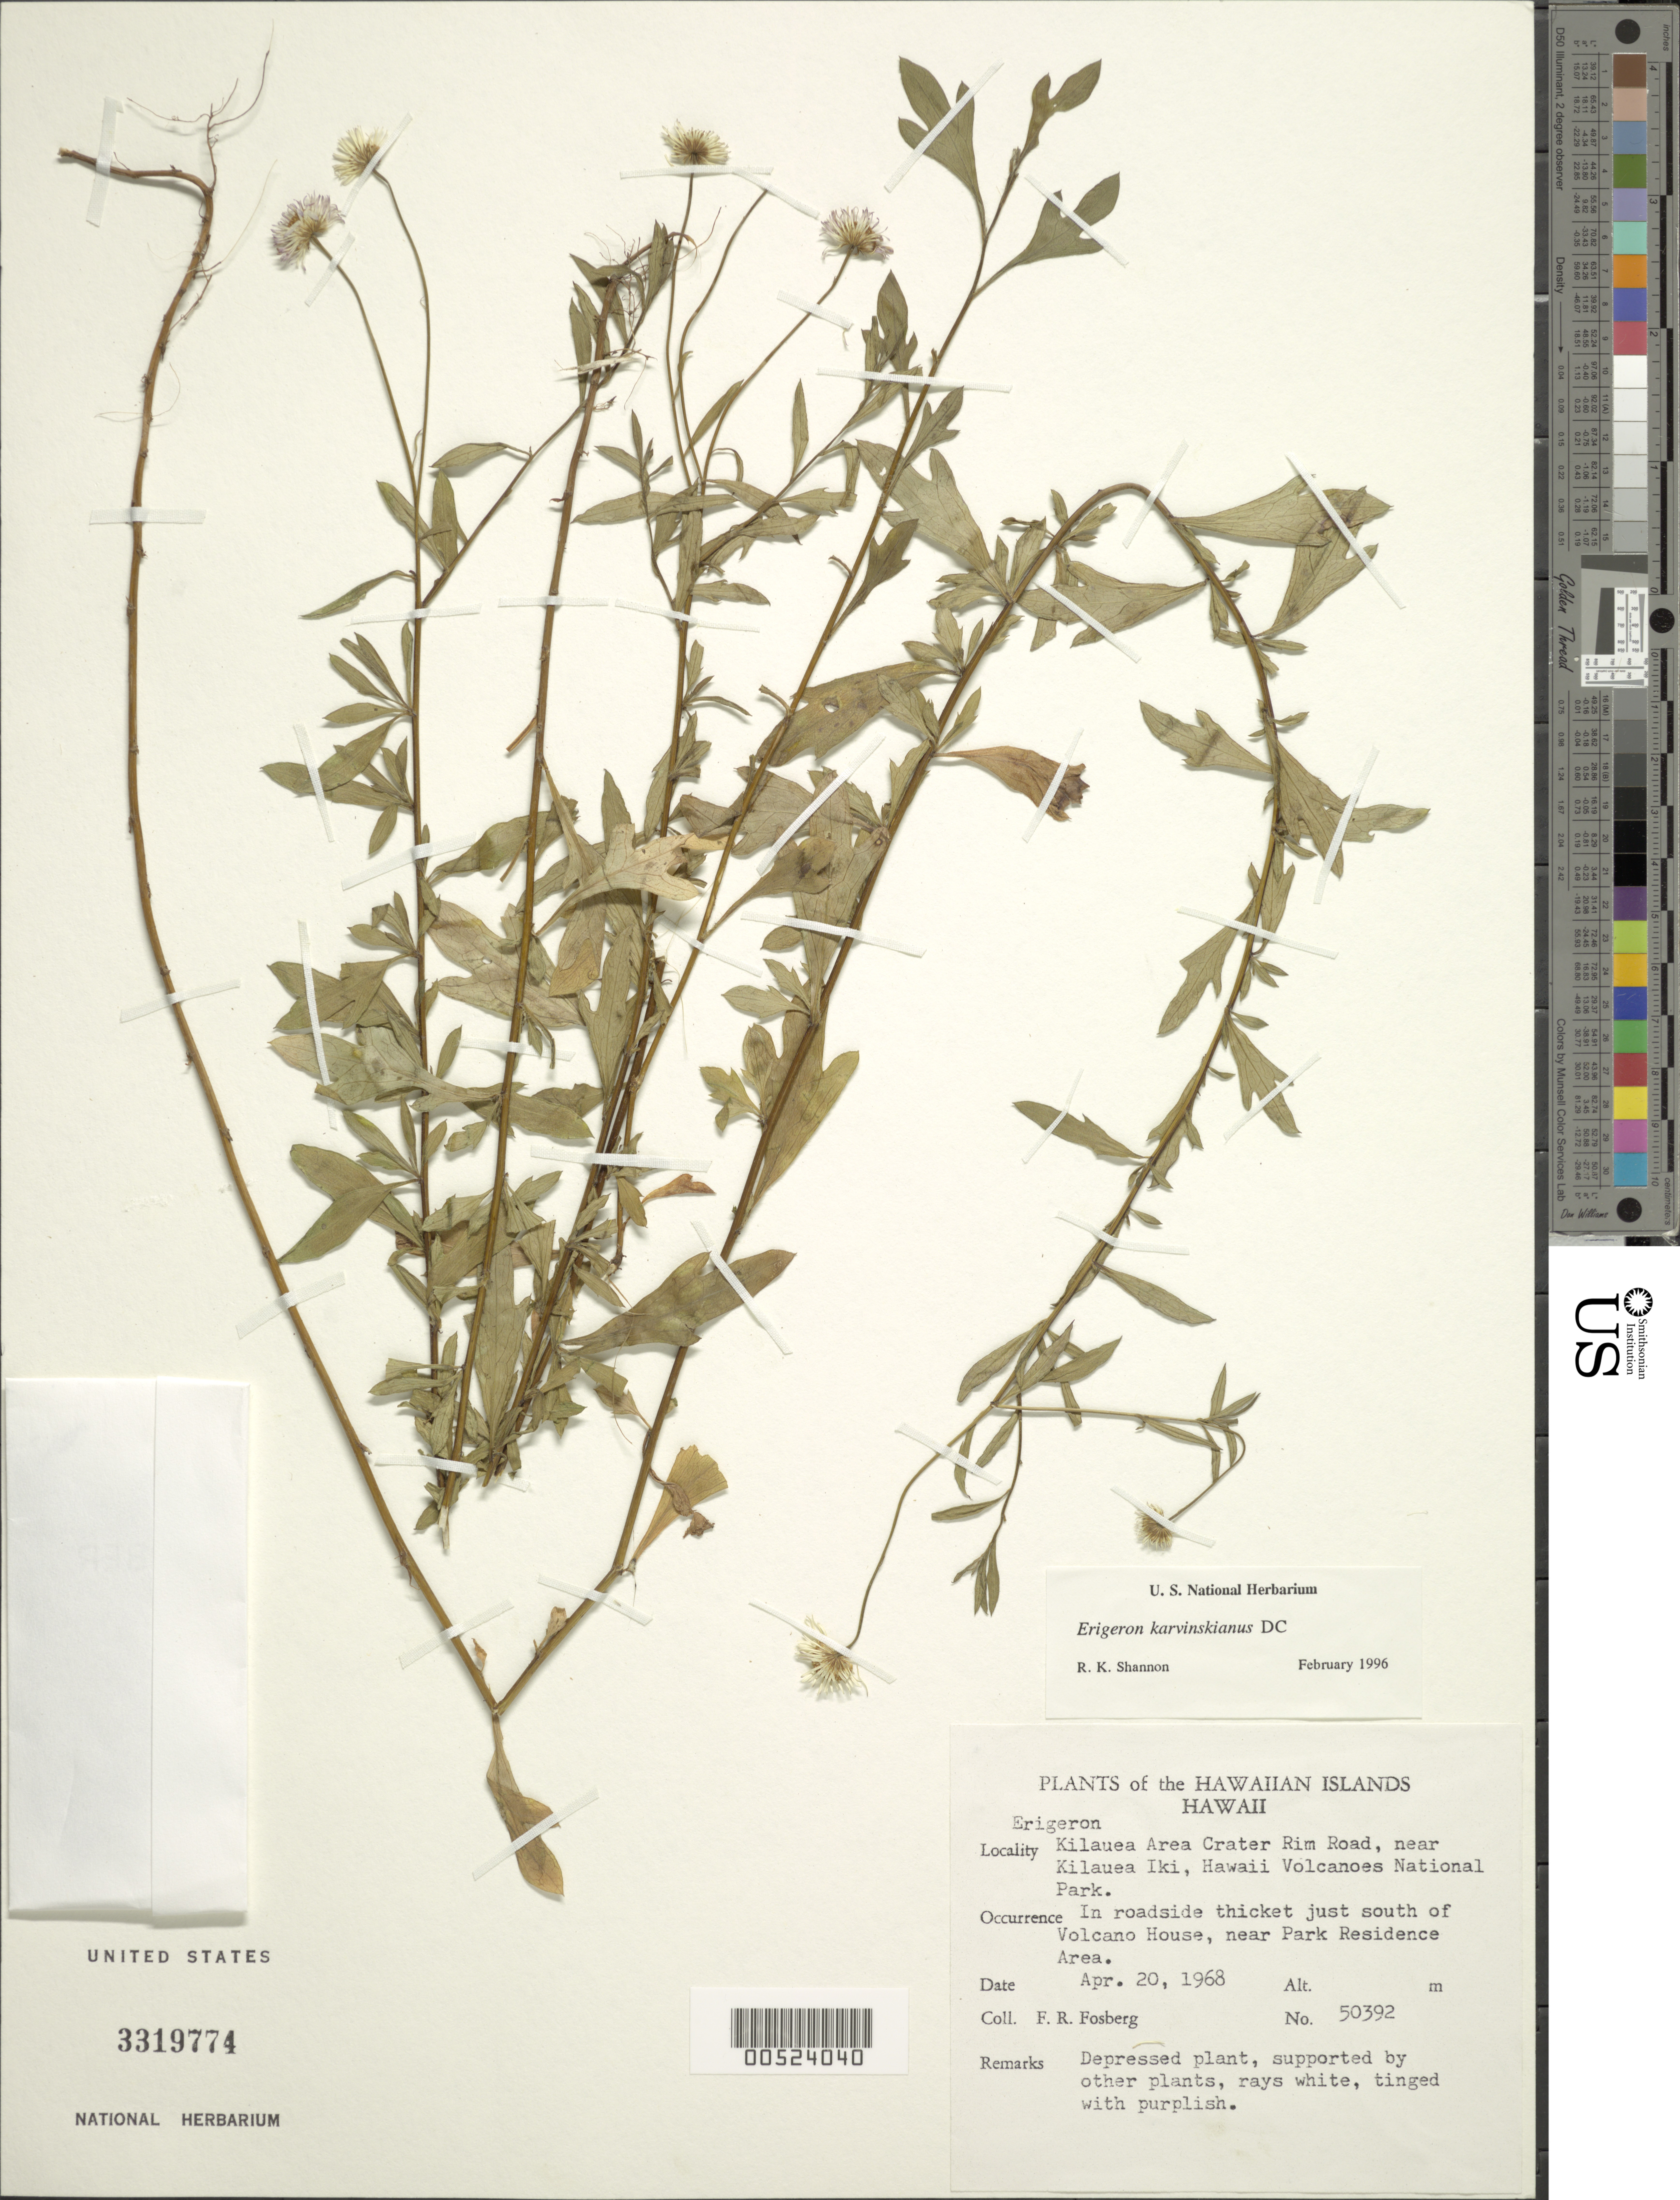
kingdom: Plantae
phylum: Tracheophyta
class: Magnoliopsida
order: Asterales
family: Asteraceae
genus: Erigeron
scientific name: Erigeron karvinskianus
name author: DC.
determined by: Shannon, R. K., (UNITED STATES)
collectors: F. R. Fosberg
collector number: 50392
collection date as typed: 20 Apr 1968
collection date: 1968-04-20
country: United States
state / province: Hawaii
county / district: Hawaii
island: Hawaii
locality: Kilauea Area Crater Rim Rd, near Kilauea Iki, Hawaii Volcanoes National Park, just S of Volcano House, near Park Residence Area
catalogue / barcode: US 3319774